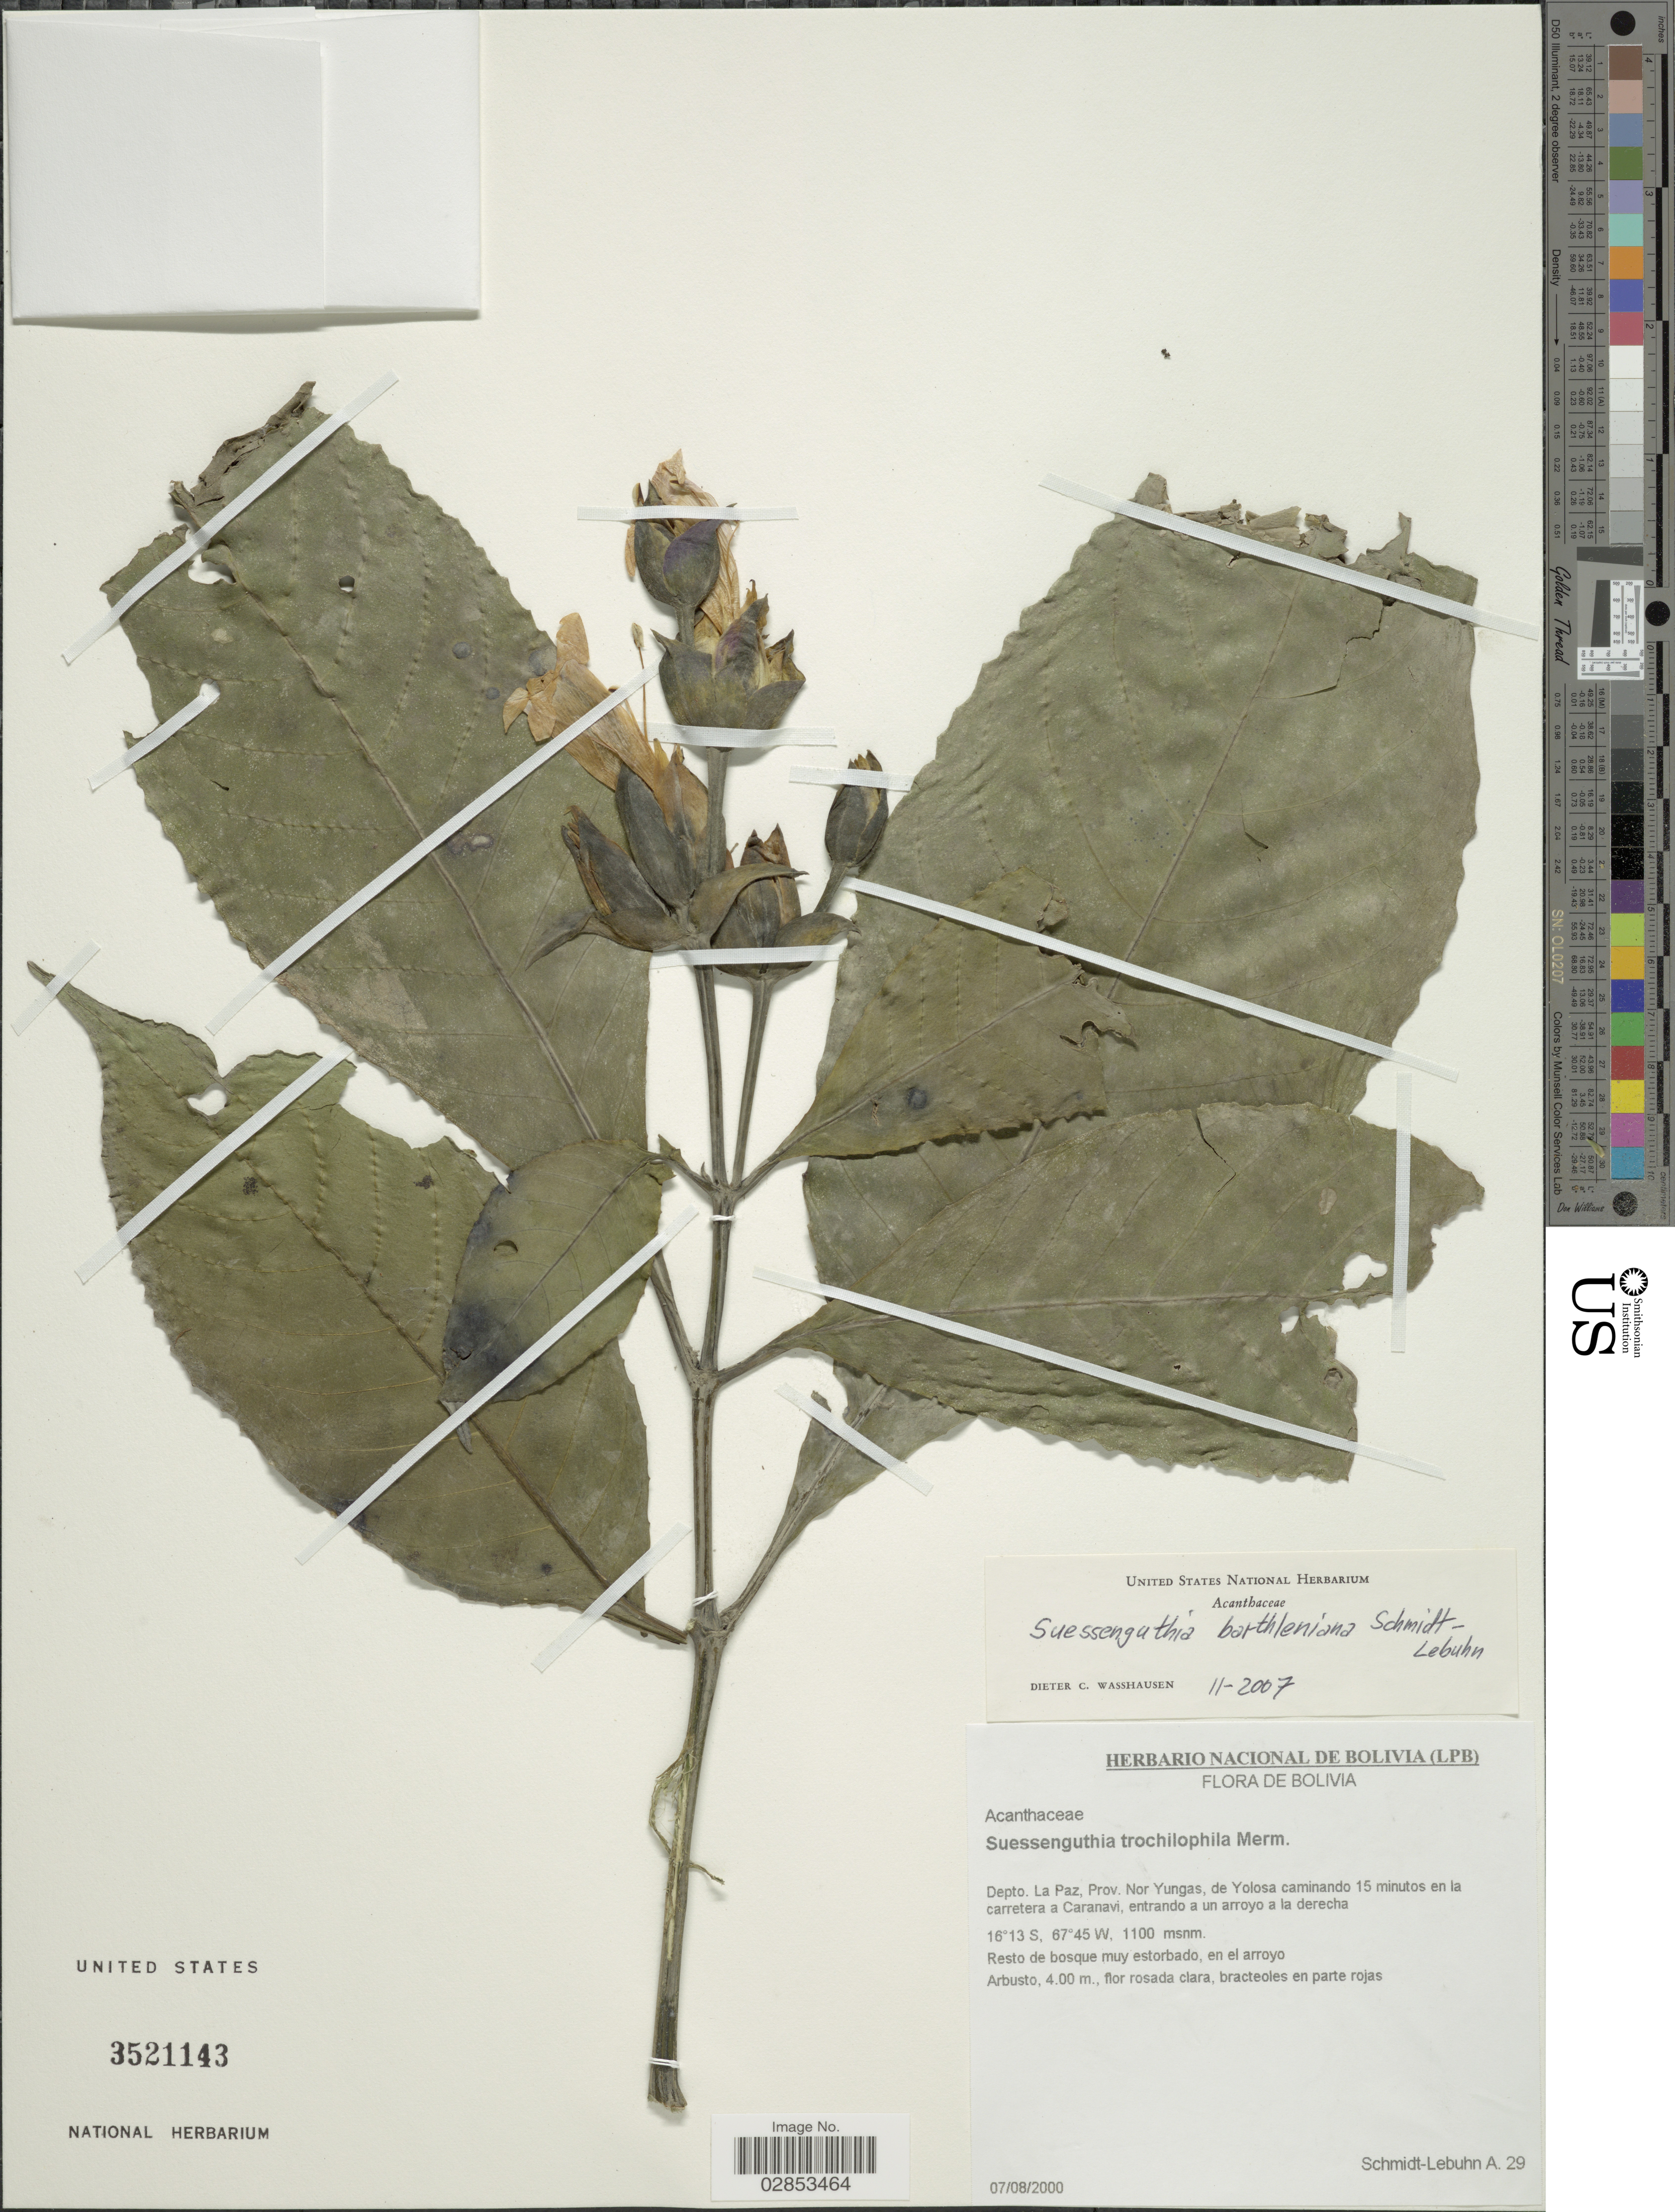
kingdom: Plantae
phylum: Tracheophyta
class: Magnoliopsida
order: Lamiales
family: Acanthaceae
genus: Suessenguthia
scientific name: Suessenguthia barthleniana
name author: Schmidt-Leb.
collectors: A. Schmidt-Lebuhn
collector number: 29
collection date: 2000-08-07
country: Bolivia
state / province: La Paz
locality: Depto. La Paz, Prov. Nor Yungas, de Yolosa caminando 15 minutos en la carretera a Caranavi, entrando a un arroyo a la derecha.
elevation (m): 1100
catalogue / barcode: US 3521143